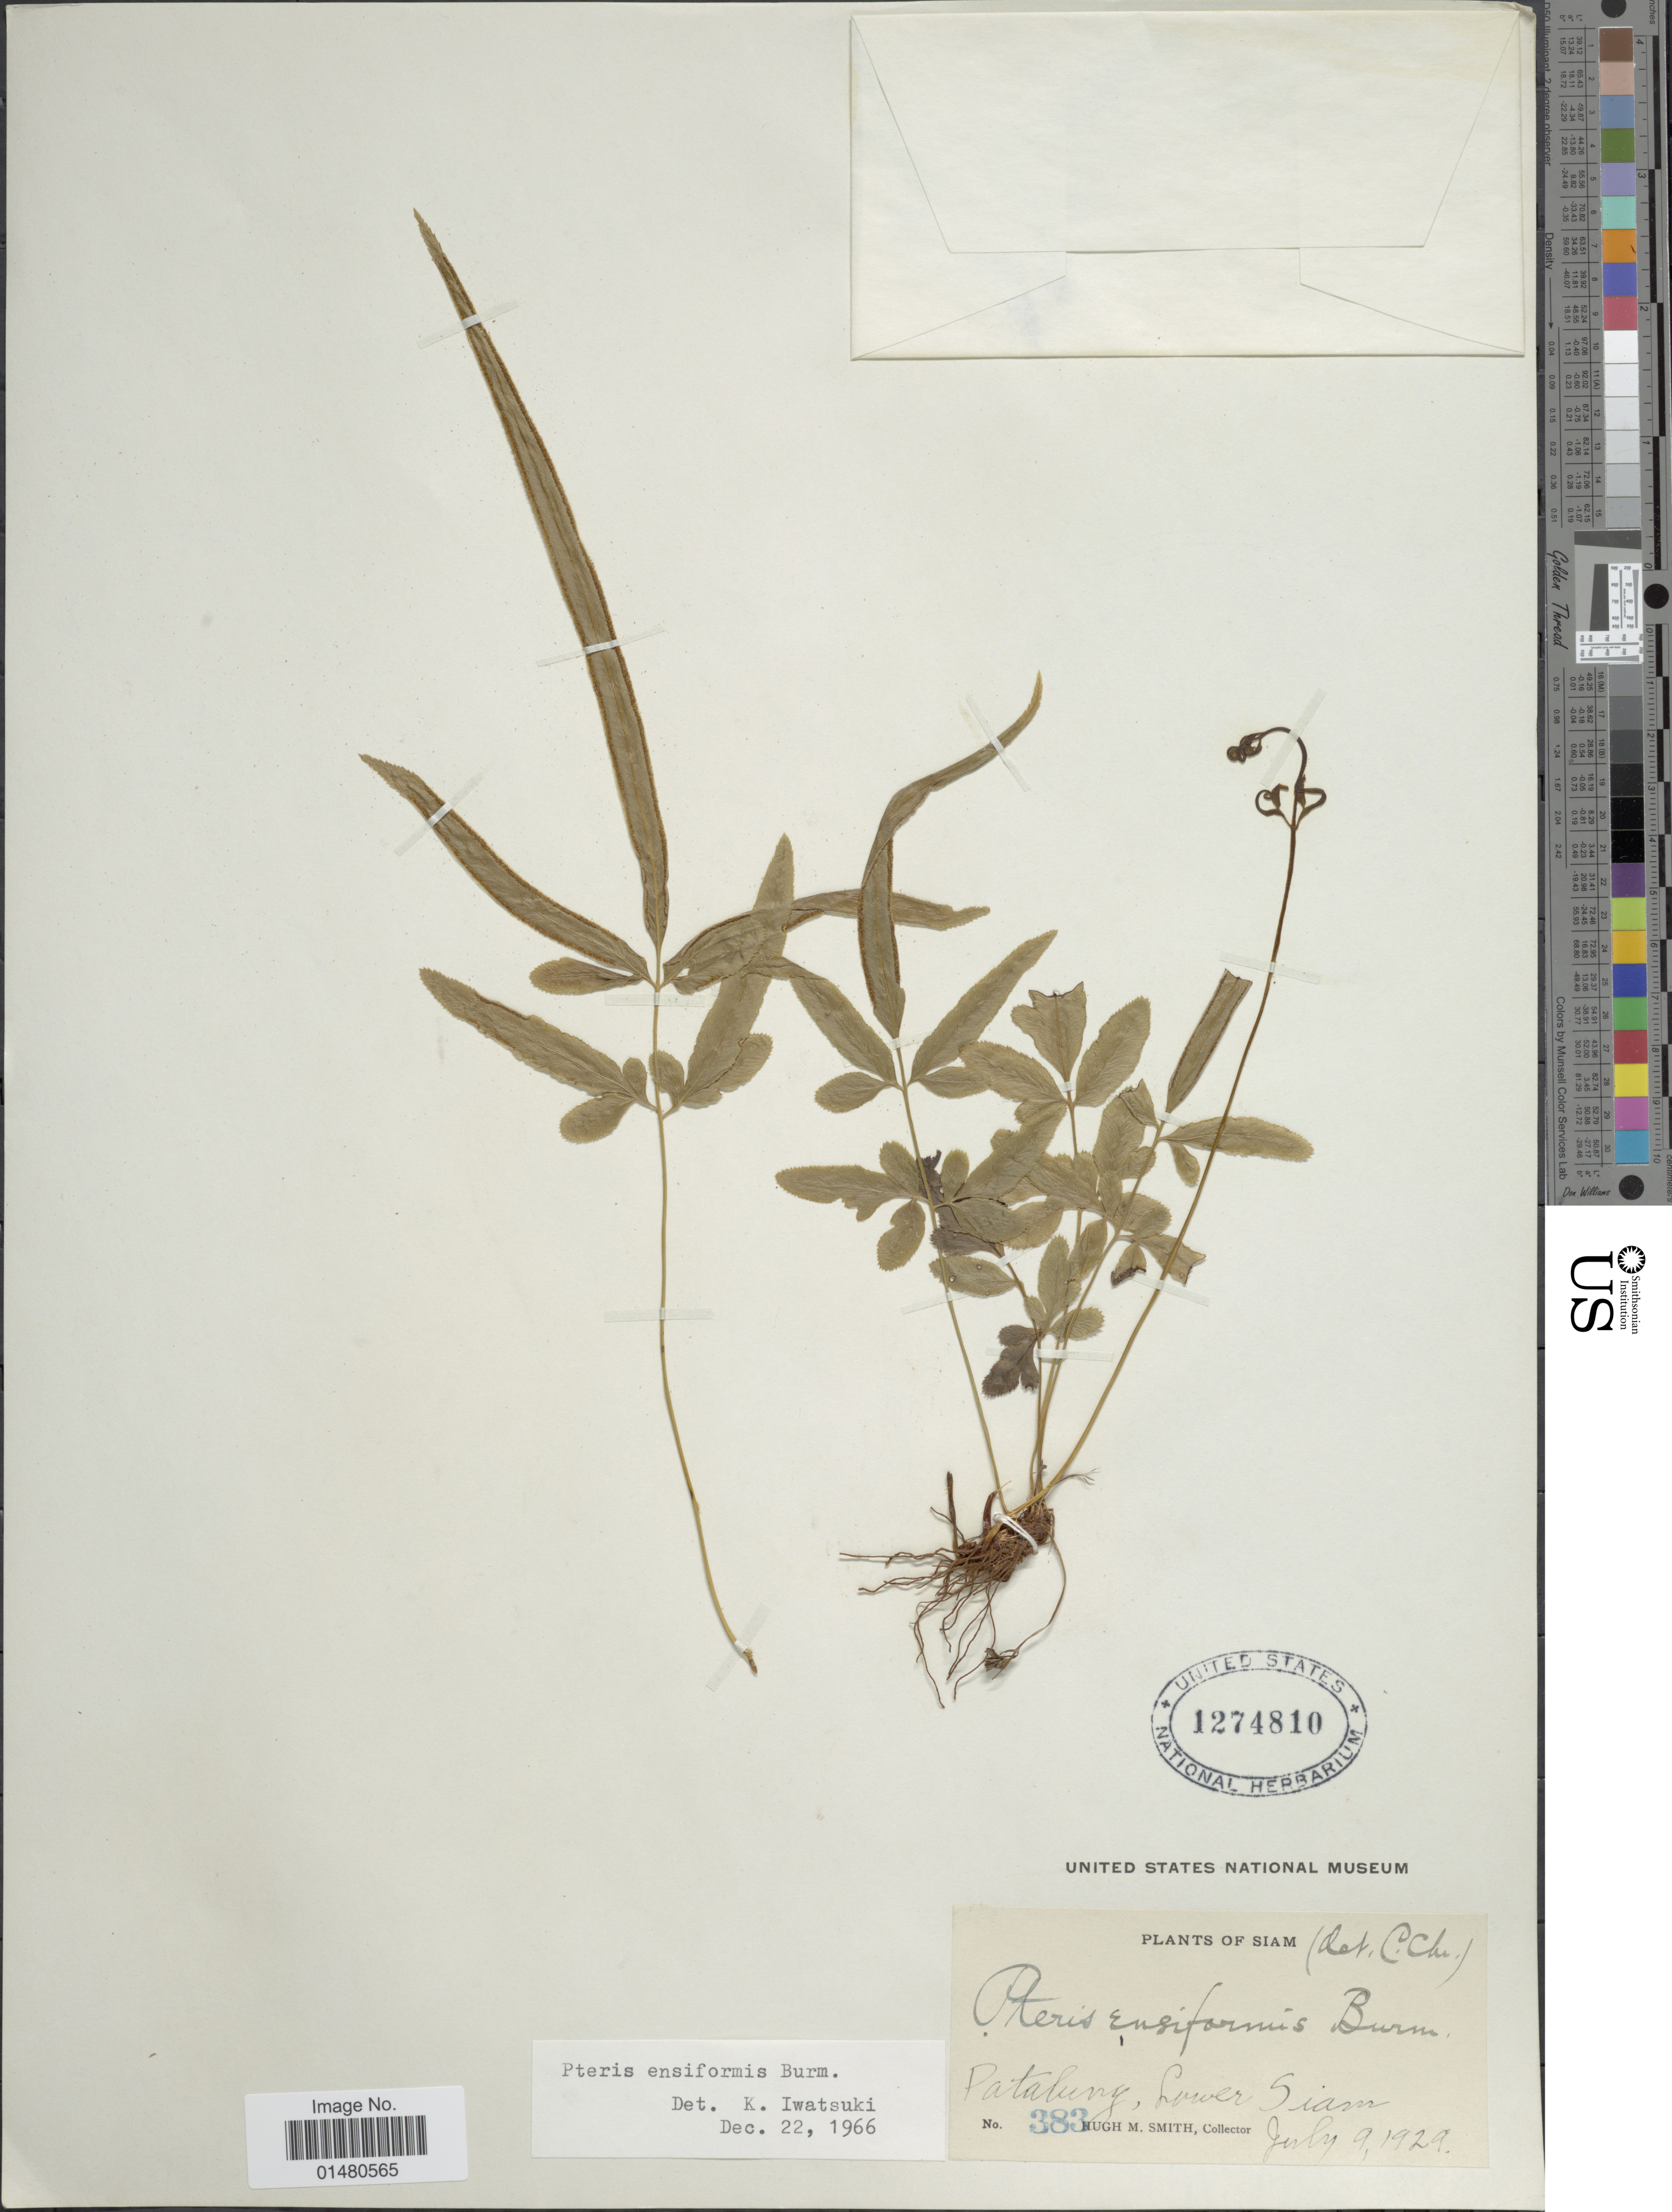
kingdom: Plantae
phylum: Tracheophyta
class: Polypodiopsida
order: Polypodiales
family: Pteridaceae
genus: Pteris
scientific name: Pteris ensiformis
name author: Burm. f.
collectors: H. M. Smith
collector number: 383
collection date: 1929-07-09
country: Thailand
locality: Sian, Patalung, Lower Siam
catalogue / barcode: US 1274810